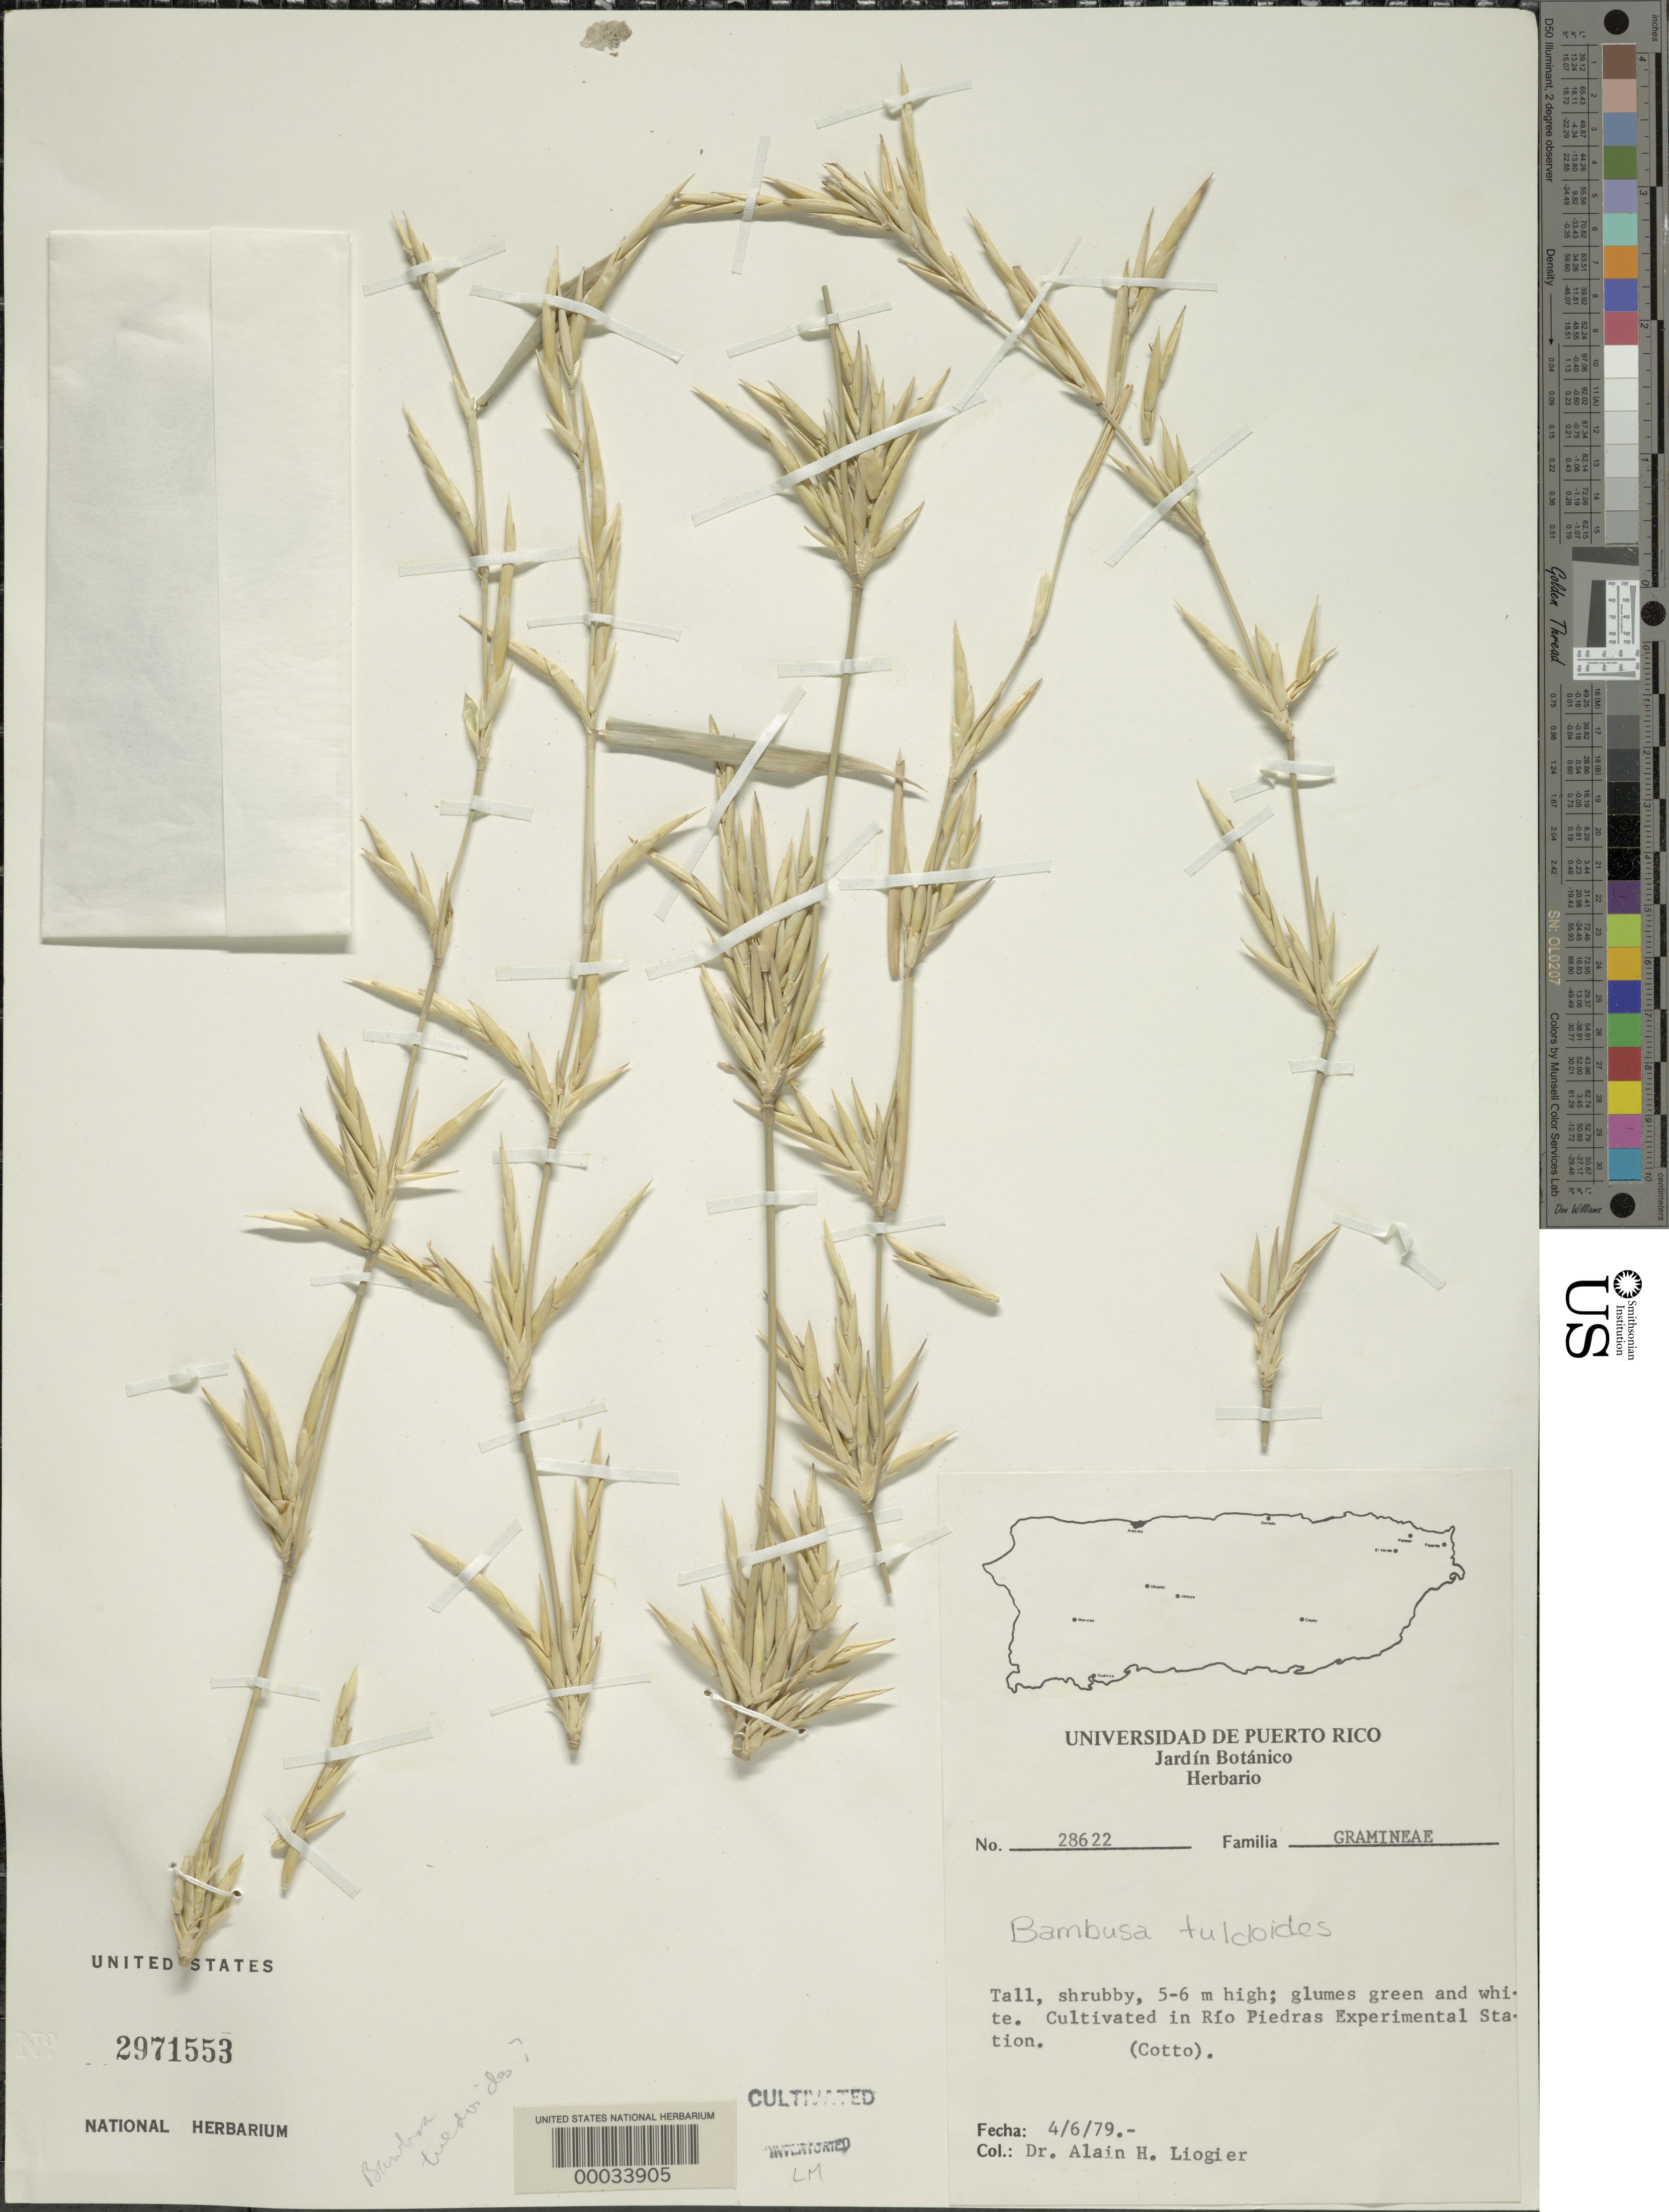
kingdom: Plantae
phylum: Tracheophyta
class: Liliopsida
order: Poales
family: Poaceae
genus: Bambusa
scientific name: Bambusa tuldoides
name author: Munro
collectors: A. H. Liogier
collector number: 28622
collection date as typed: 04 Jun 1979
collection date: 1979-06-04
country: Puerto Rico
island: Greater Antilles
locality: Rio piedras experiment station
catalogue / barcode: US 2971553